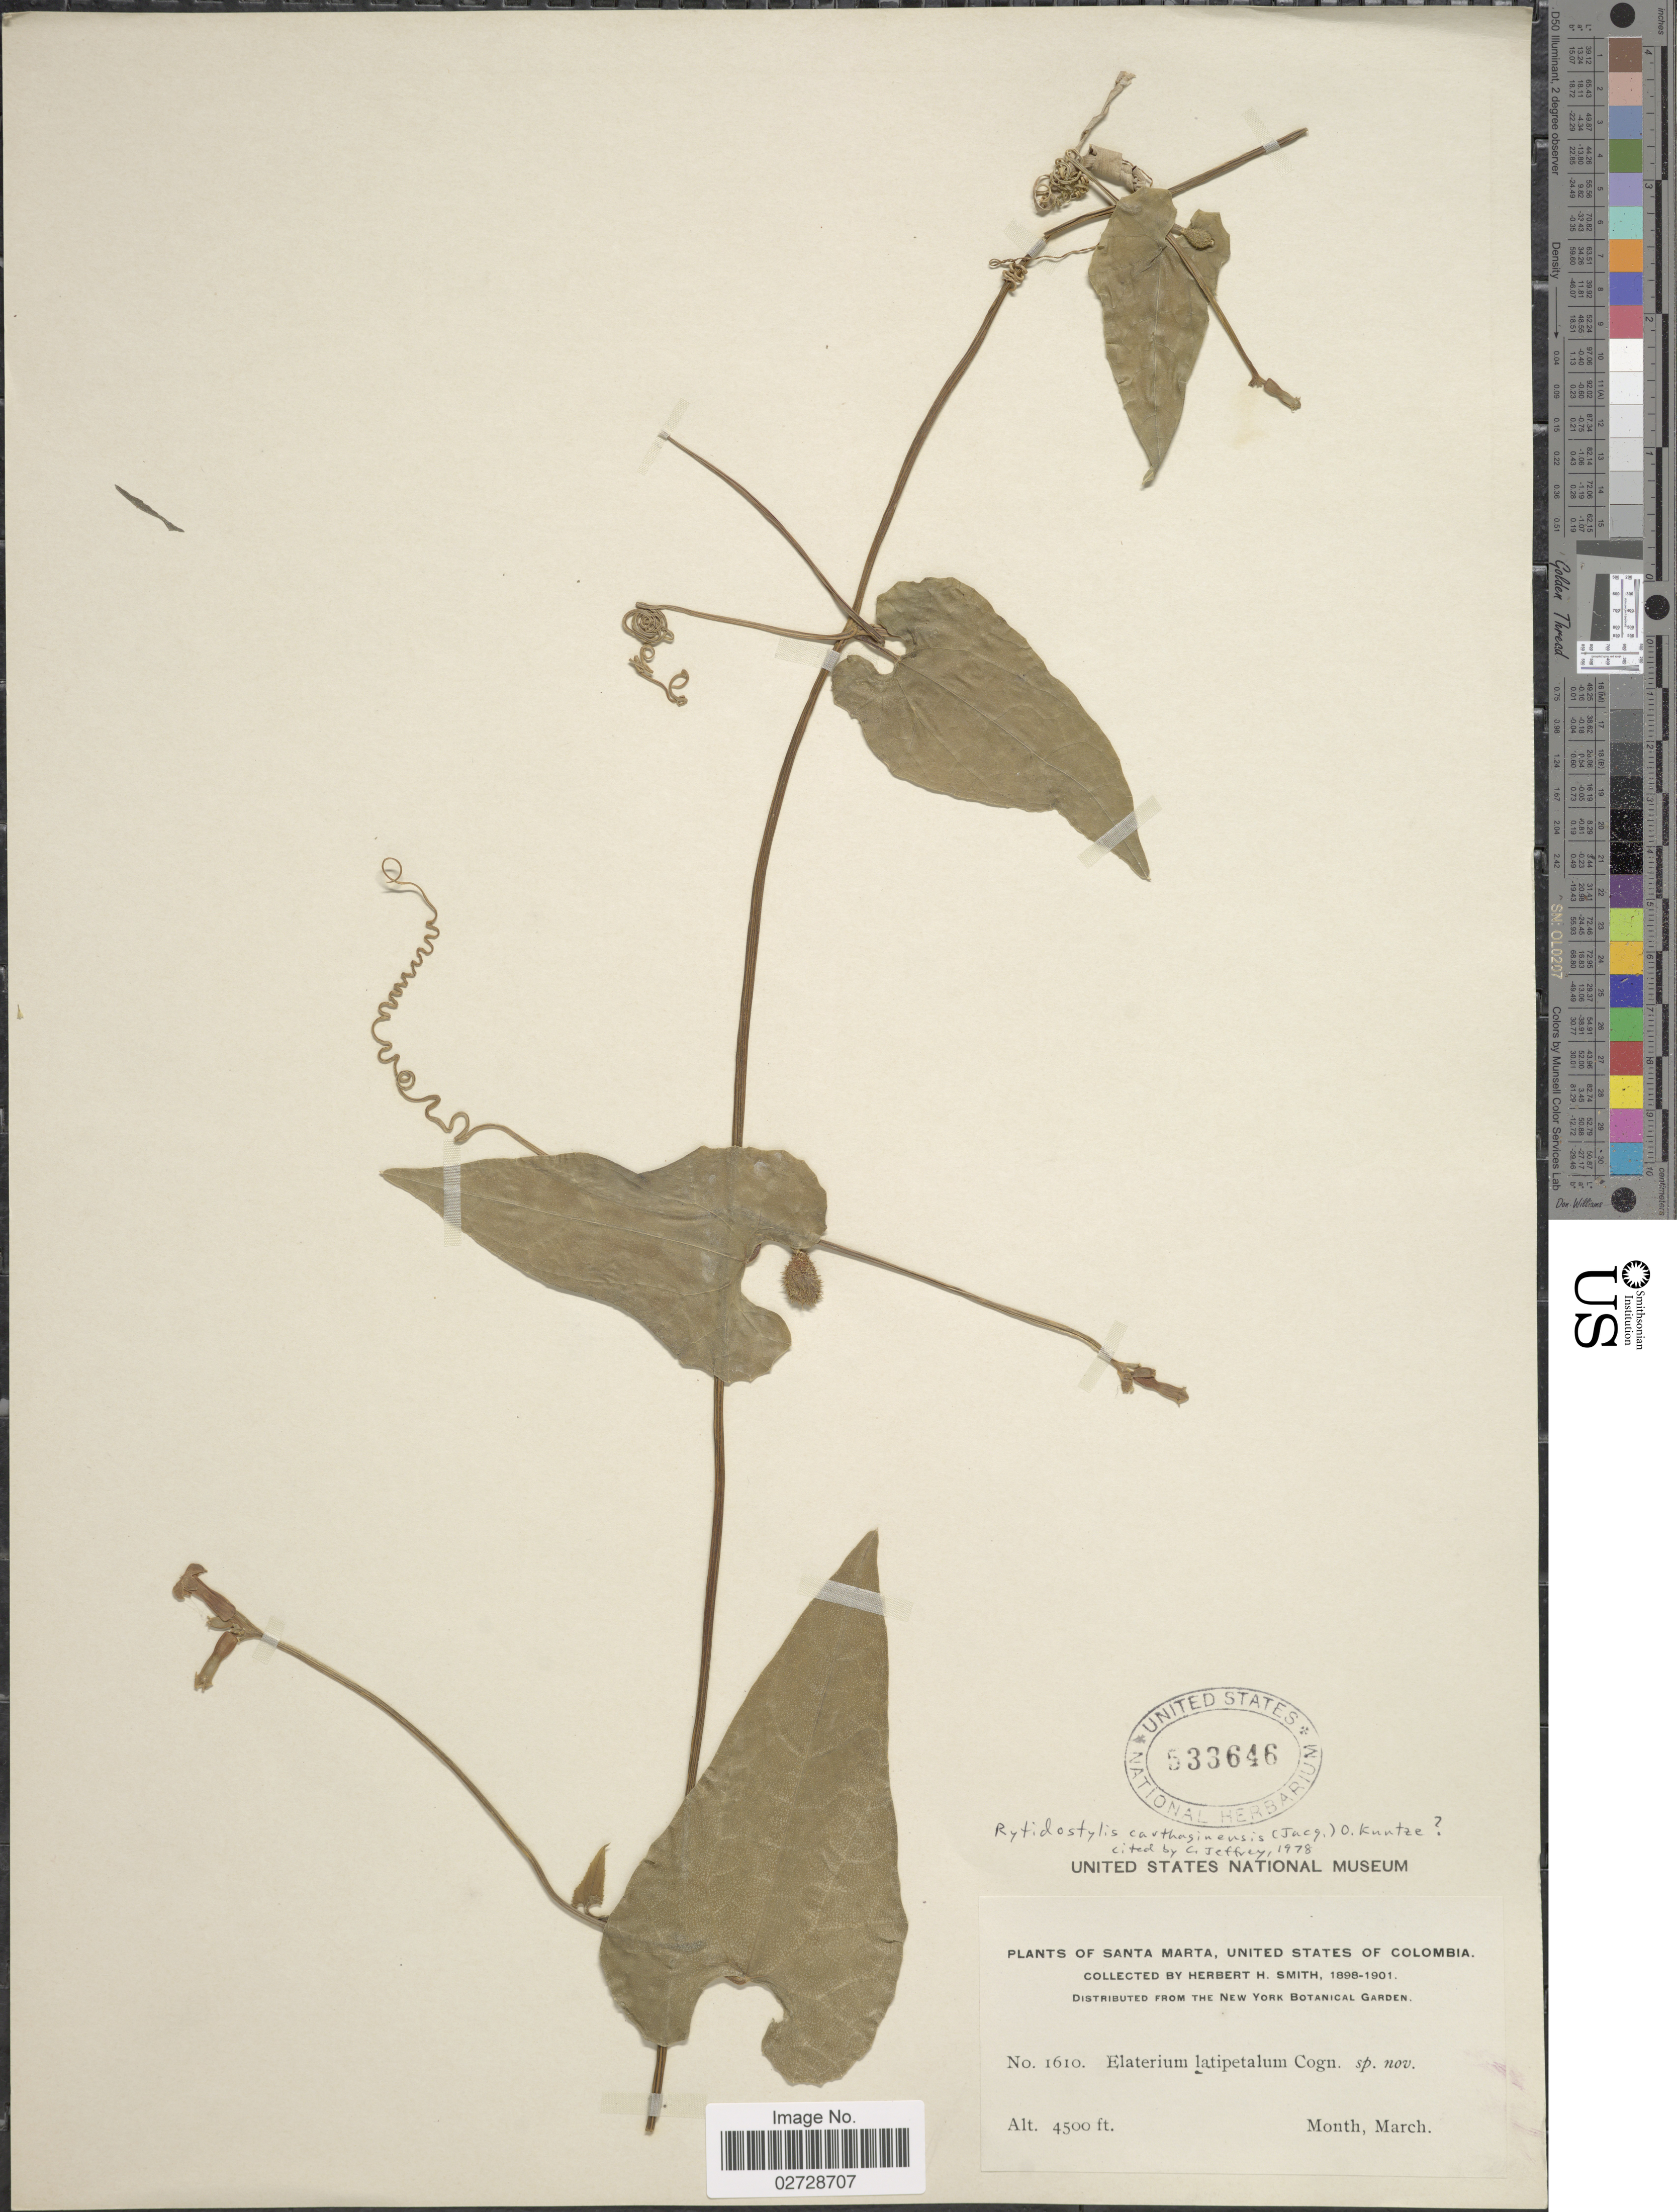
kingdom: Plantae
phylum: Tracheophyta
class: Magnoliopsida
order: Cucurbitales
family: Cucurbitaceae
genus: Cyclanthera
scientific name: Cyclanthera carthagenensis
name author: (Jacq.) H. Schaef. & S.S. Renner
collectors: Herbert H. Smith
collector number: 1610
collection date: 1898-03/1901-03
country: Colombia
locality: Santa Marta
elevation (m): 1372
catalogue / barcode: US 533646